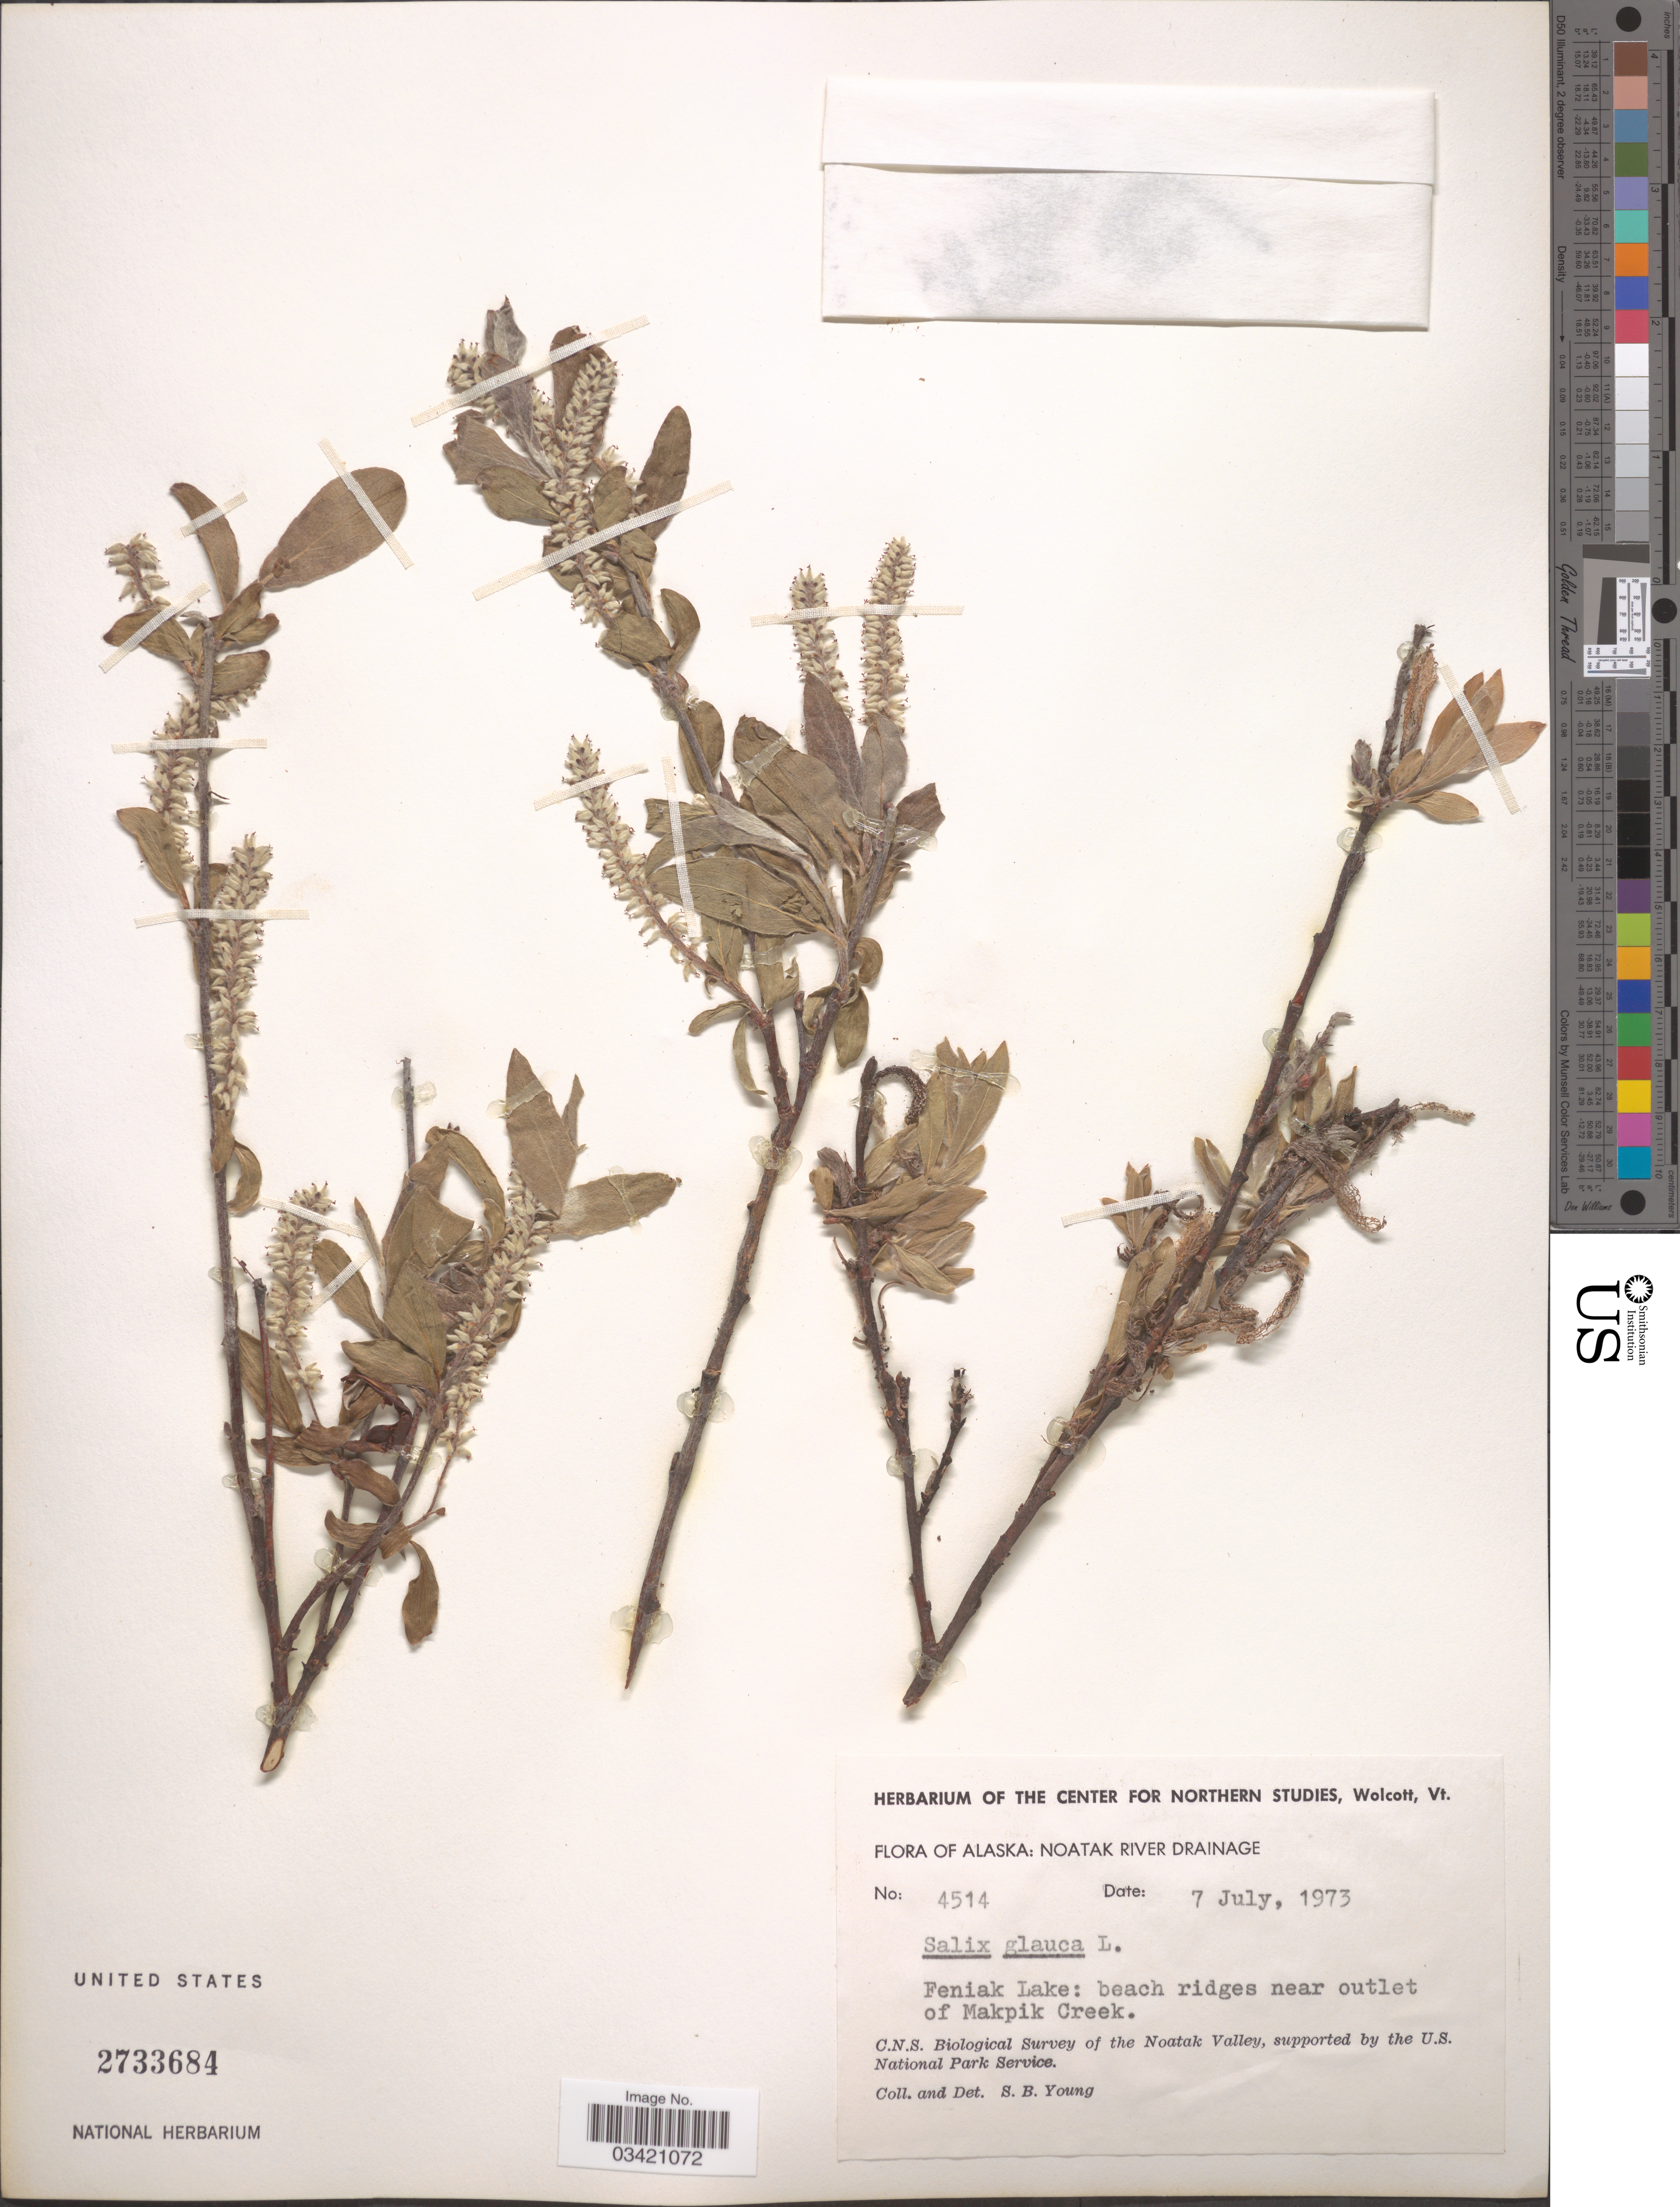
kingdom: Plantae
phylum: Tracheophyta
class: Magnoliopsida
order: Malpighiales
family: Salicaceae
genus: Salix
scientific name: Salix glauca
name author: L.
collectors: S. Young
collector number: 4514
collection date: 1973-07-07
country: United States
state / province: Alaska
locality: Noatak River Drainage. Feniak Lake: beach ridges near outlet of Makpik Creek. The Noatak Valley.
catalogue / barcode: US 2733684